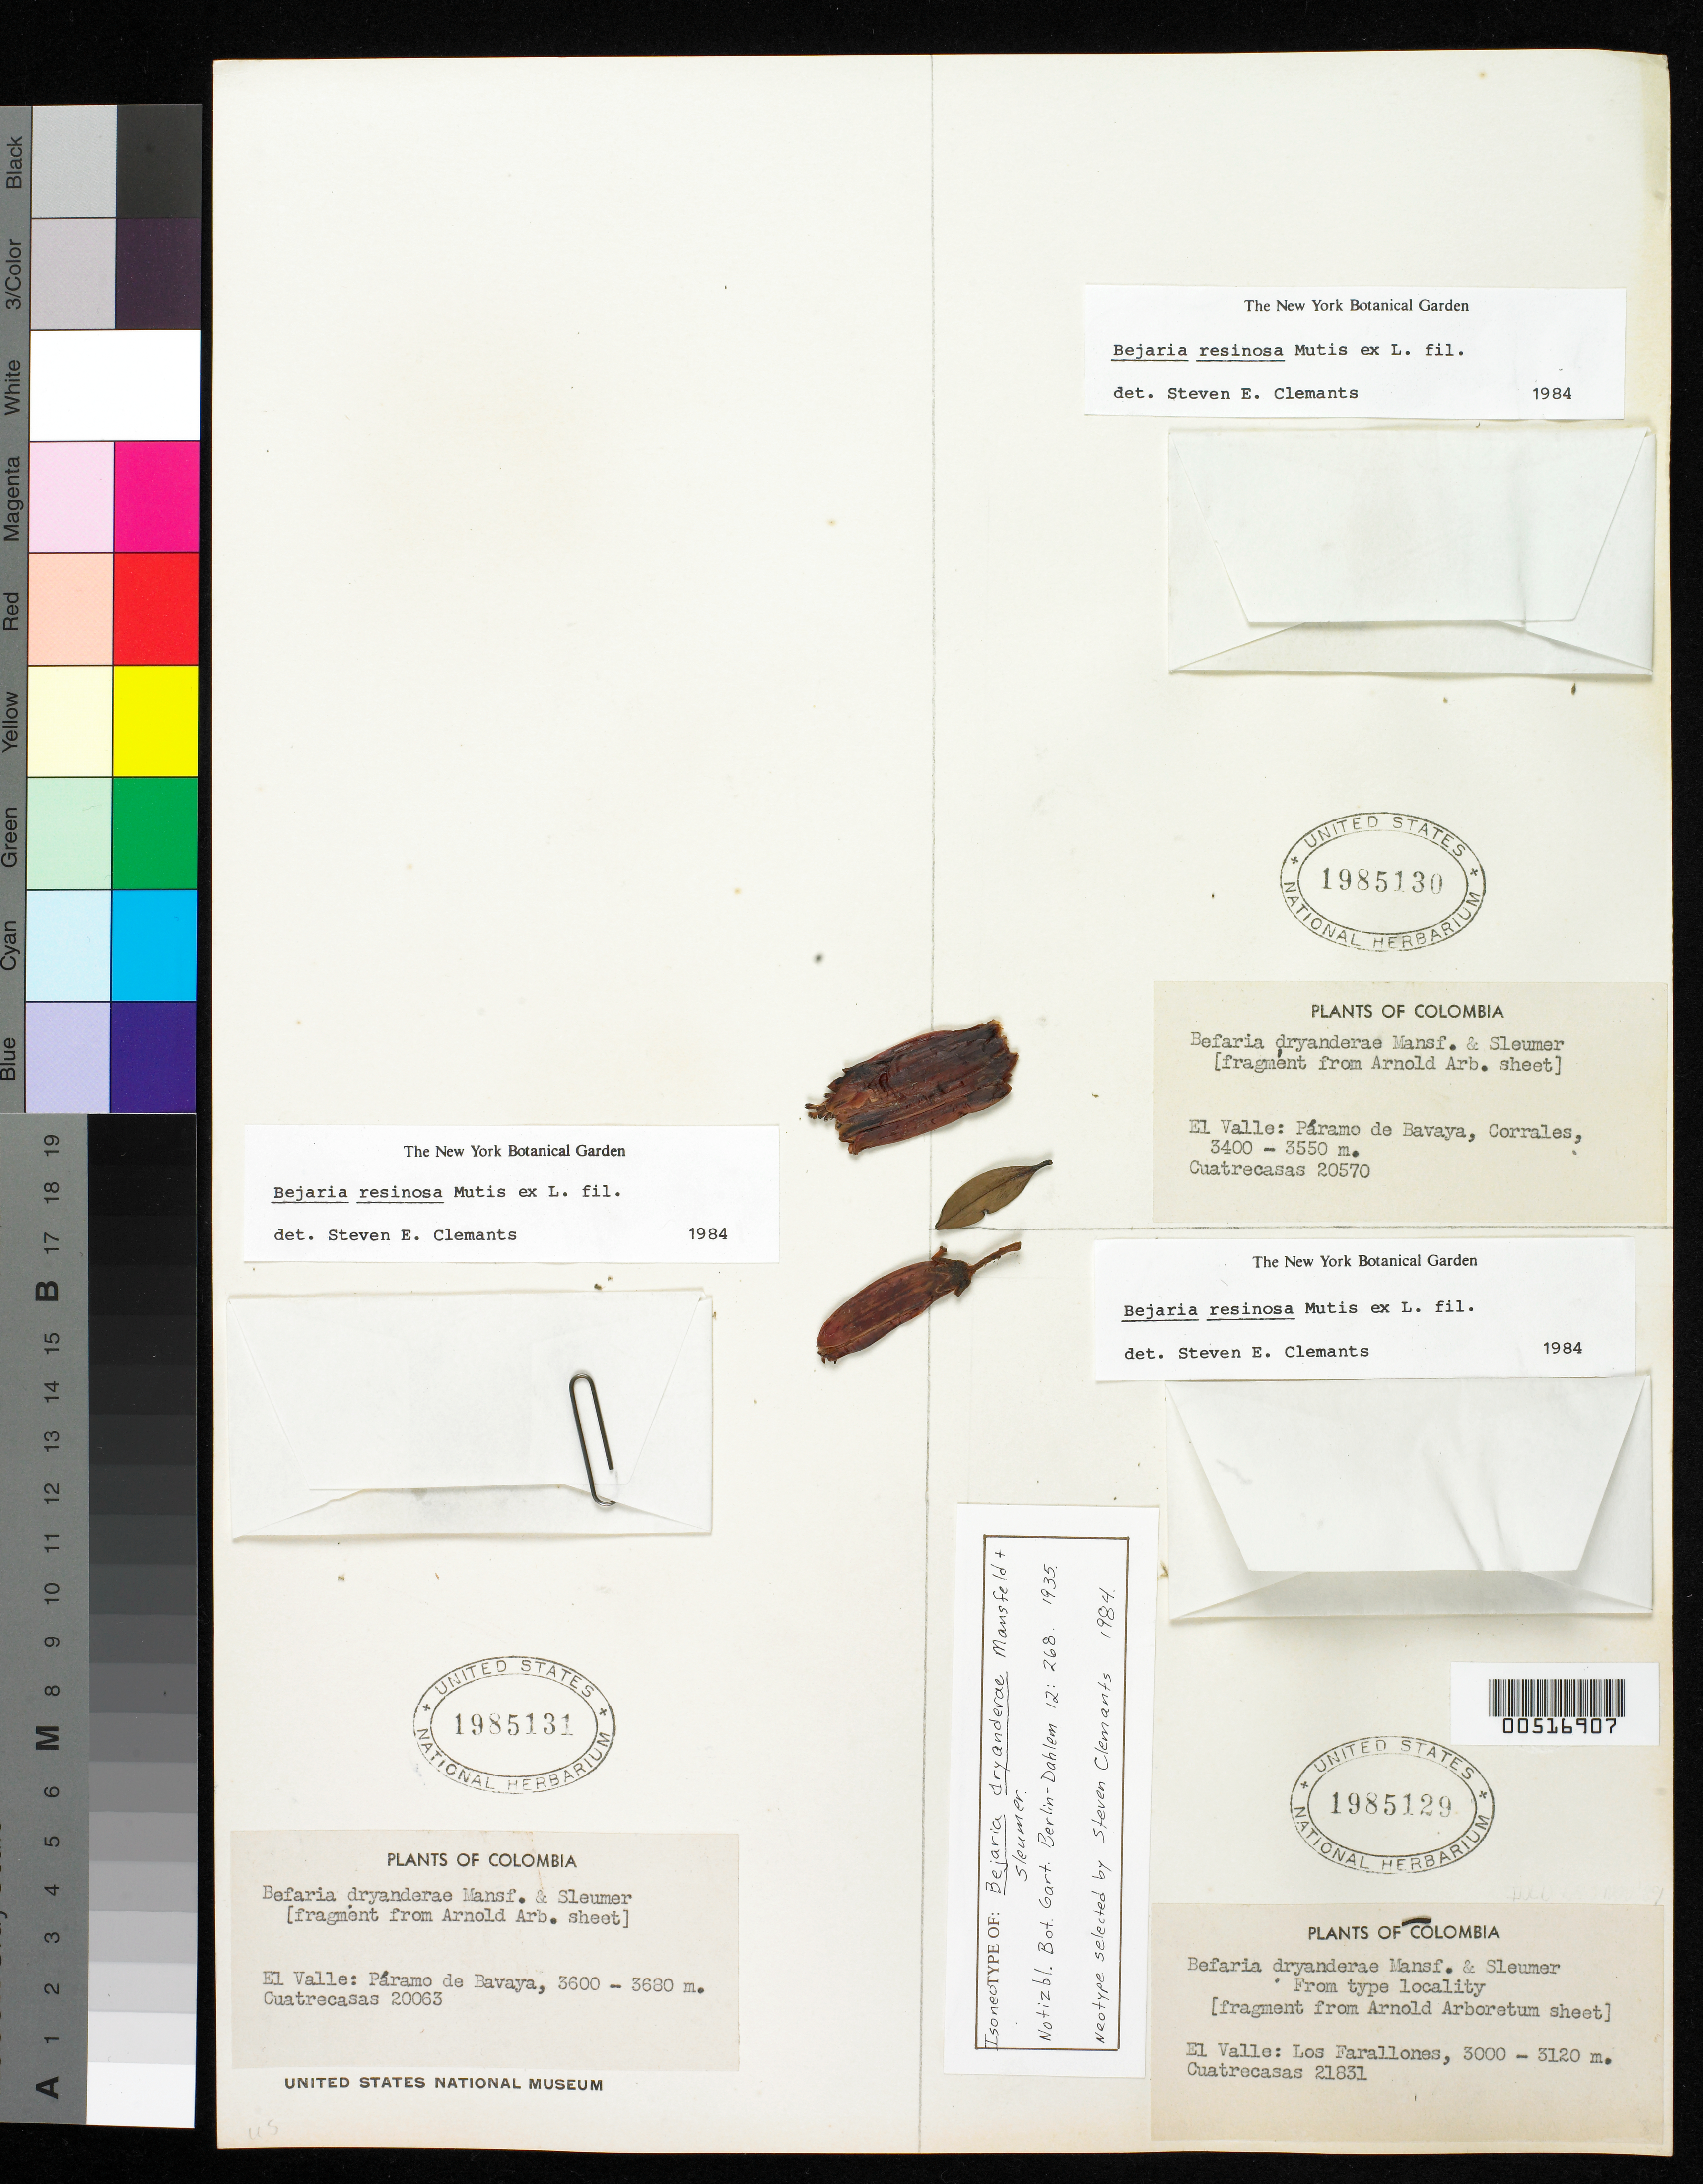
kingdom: Plantae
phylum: Tracheophyta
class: Magnoliopsida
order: Ericales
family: Ericaceae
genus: Bejaria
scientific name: Bejaria dryanderae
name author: Mansf. & Sleumer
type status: Isoneotype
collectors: J. Cuatrecasas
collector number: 21831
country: Colombia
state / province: Valle del Cauca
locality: Los Farallones.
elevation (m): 3000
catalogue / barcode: US 1985129